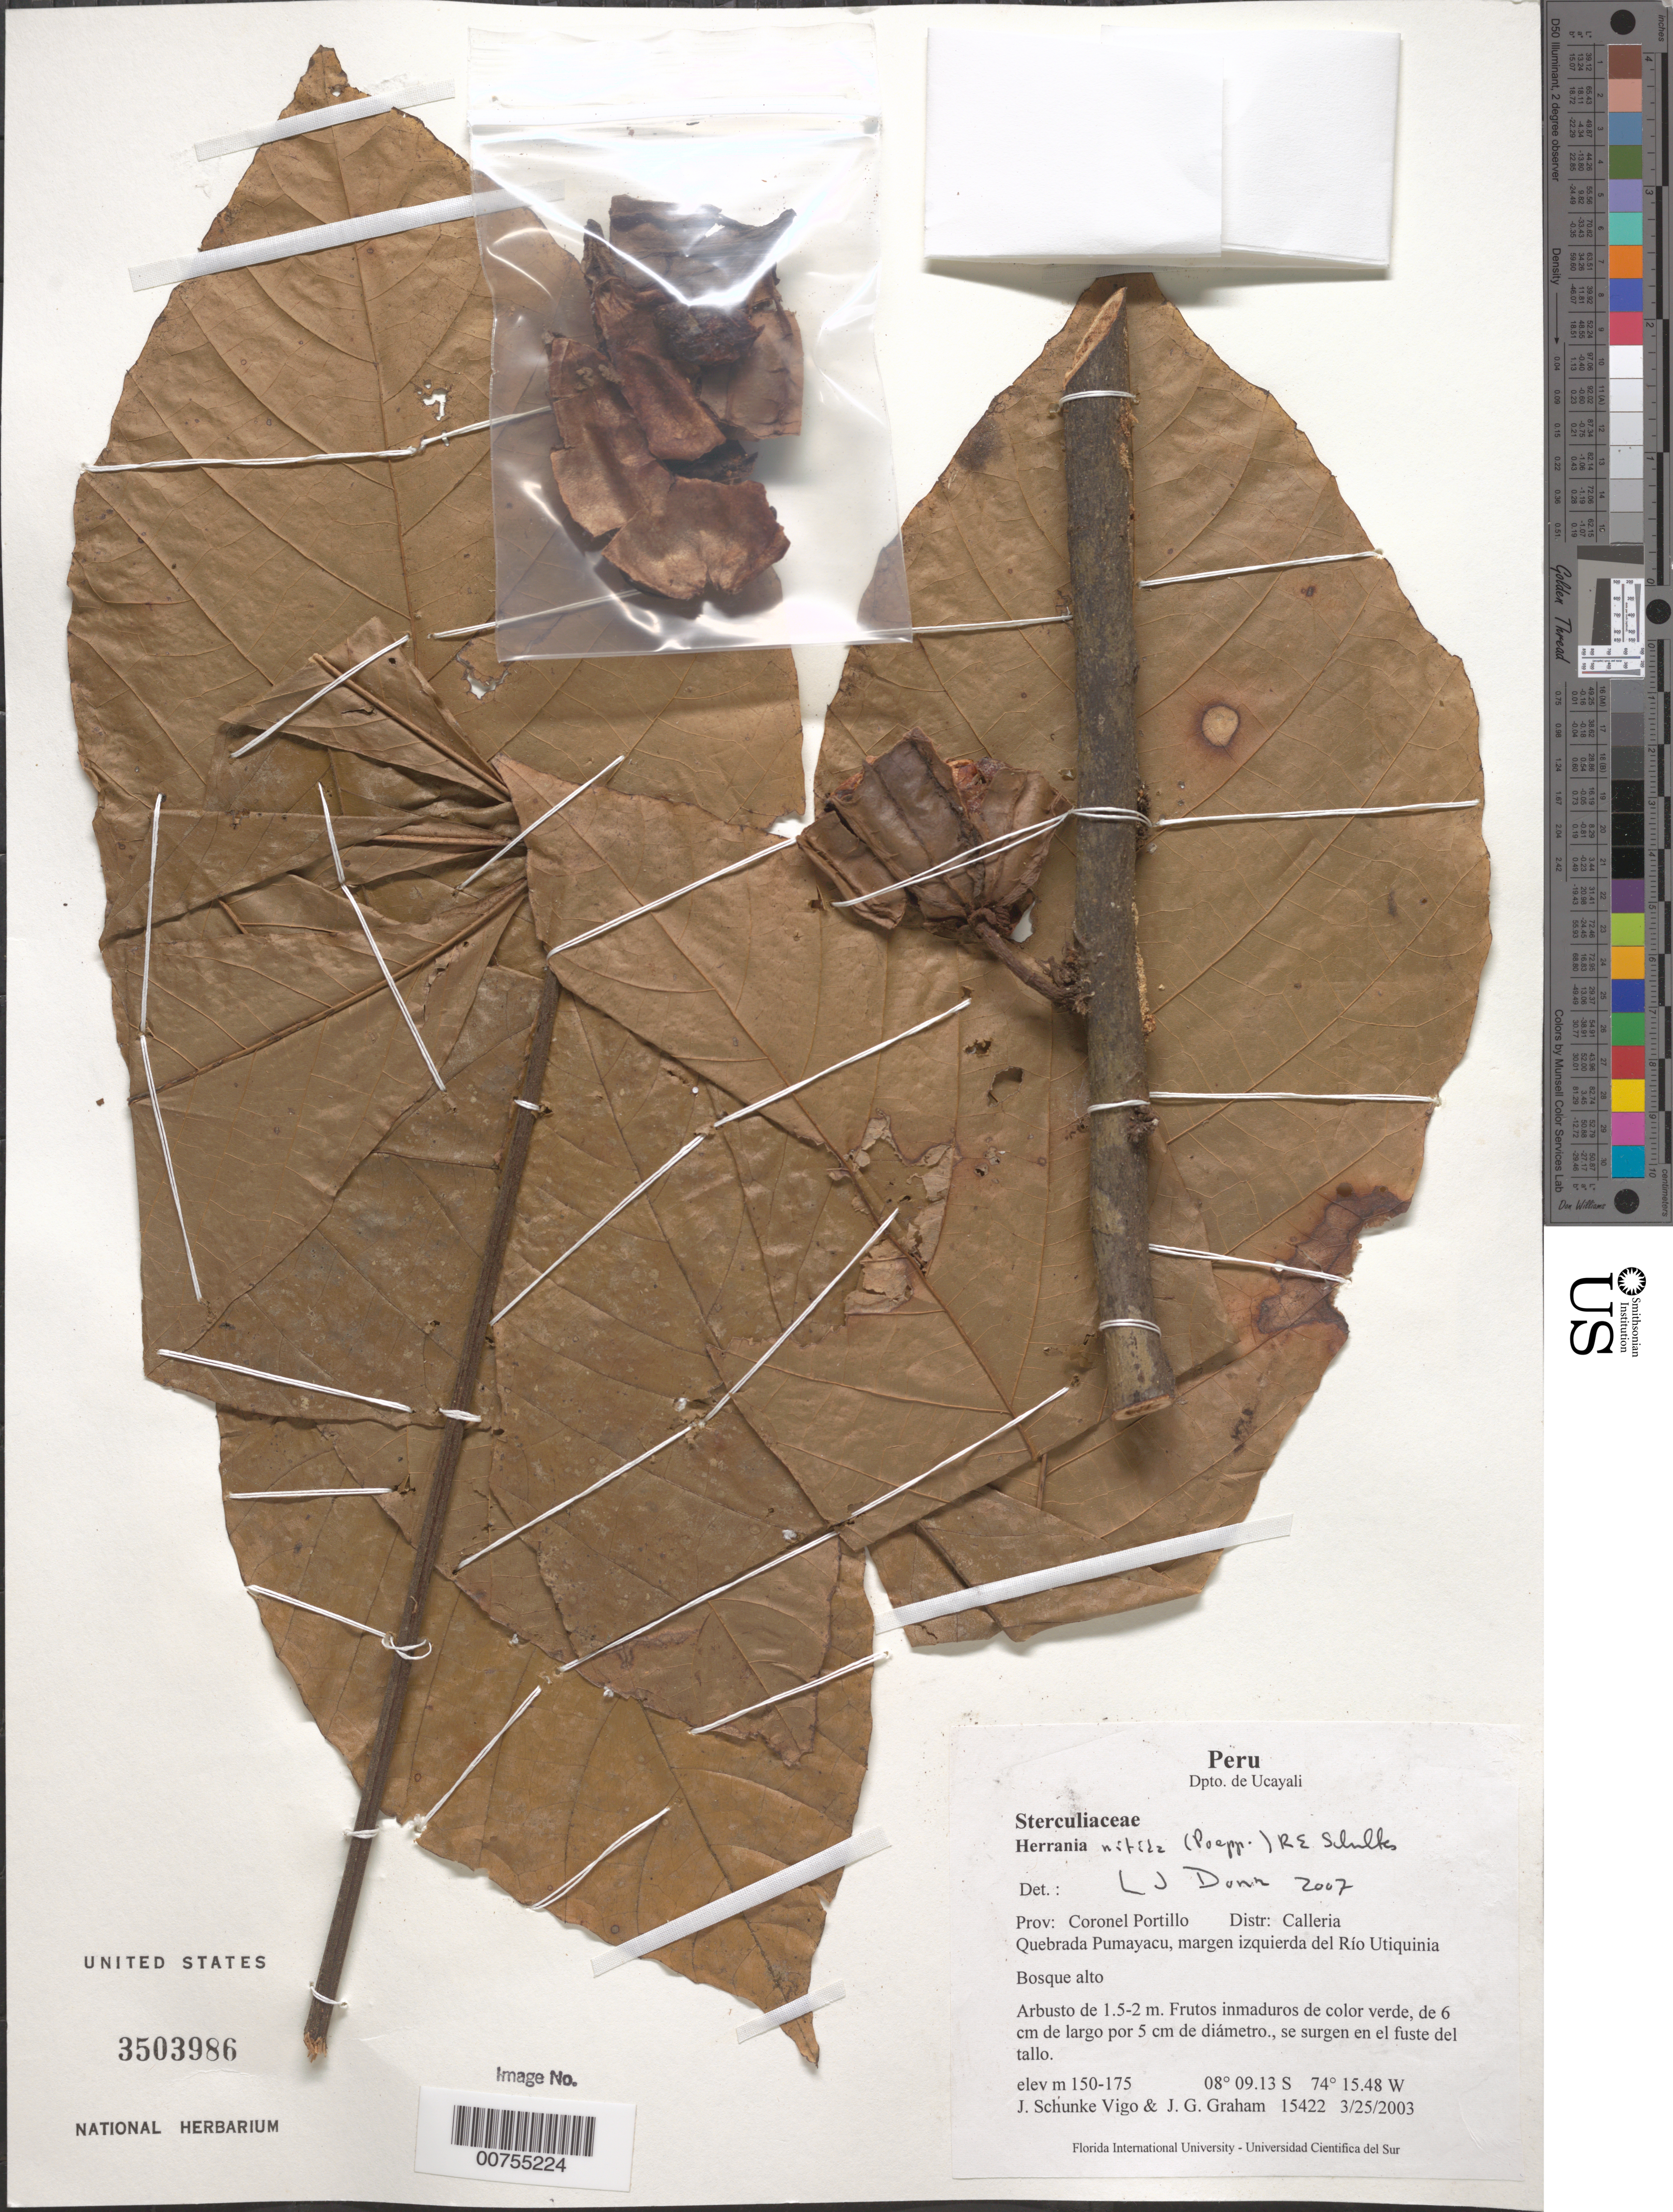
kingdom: Plantae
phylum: Tracheophyta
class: Magnoliopsida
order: Malvales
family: Malvaceae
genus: Herrania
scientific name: Herrania nitida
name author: (Poepp.) R.E. Schult.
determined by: Dorr, L. J., (BOT), Smithsonian Institution - National Museum of Natural History (UNITED STATES)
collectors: J. Schunke Vigo & J. Graham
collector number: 15422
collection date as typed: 25 Mar 2003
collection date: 2003-03-25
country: Peru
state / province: Ucayali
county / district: Coronel Portillo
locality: Calleria. Quebrada Pumayacu, margen izquierda del Río Utiquinia.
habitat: Bosque alto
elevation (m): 150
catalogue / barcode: US 3503986